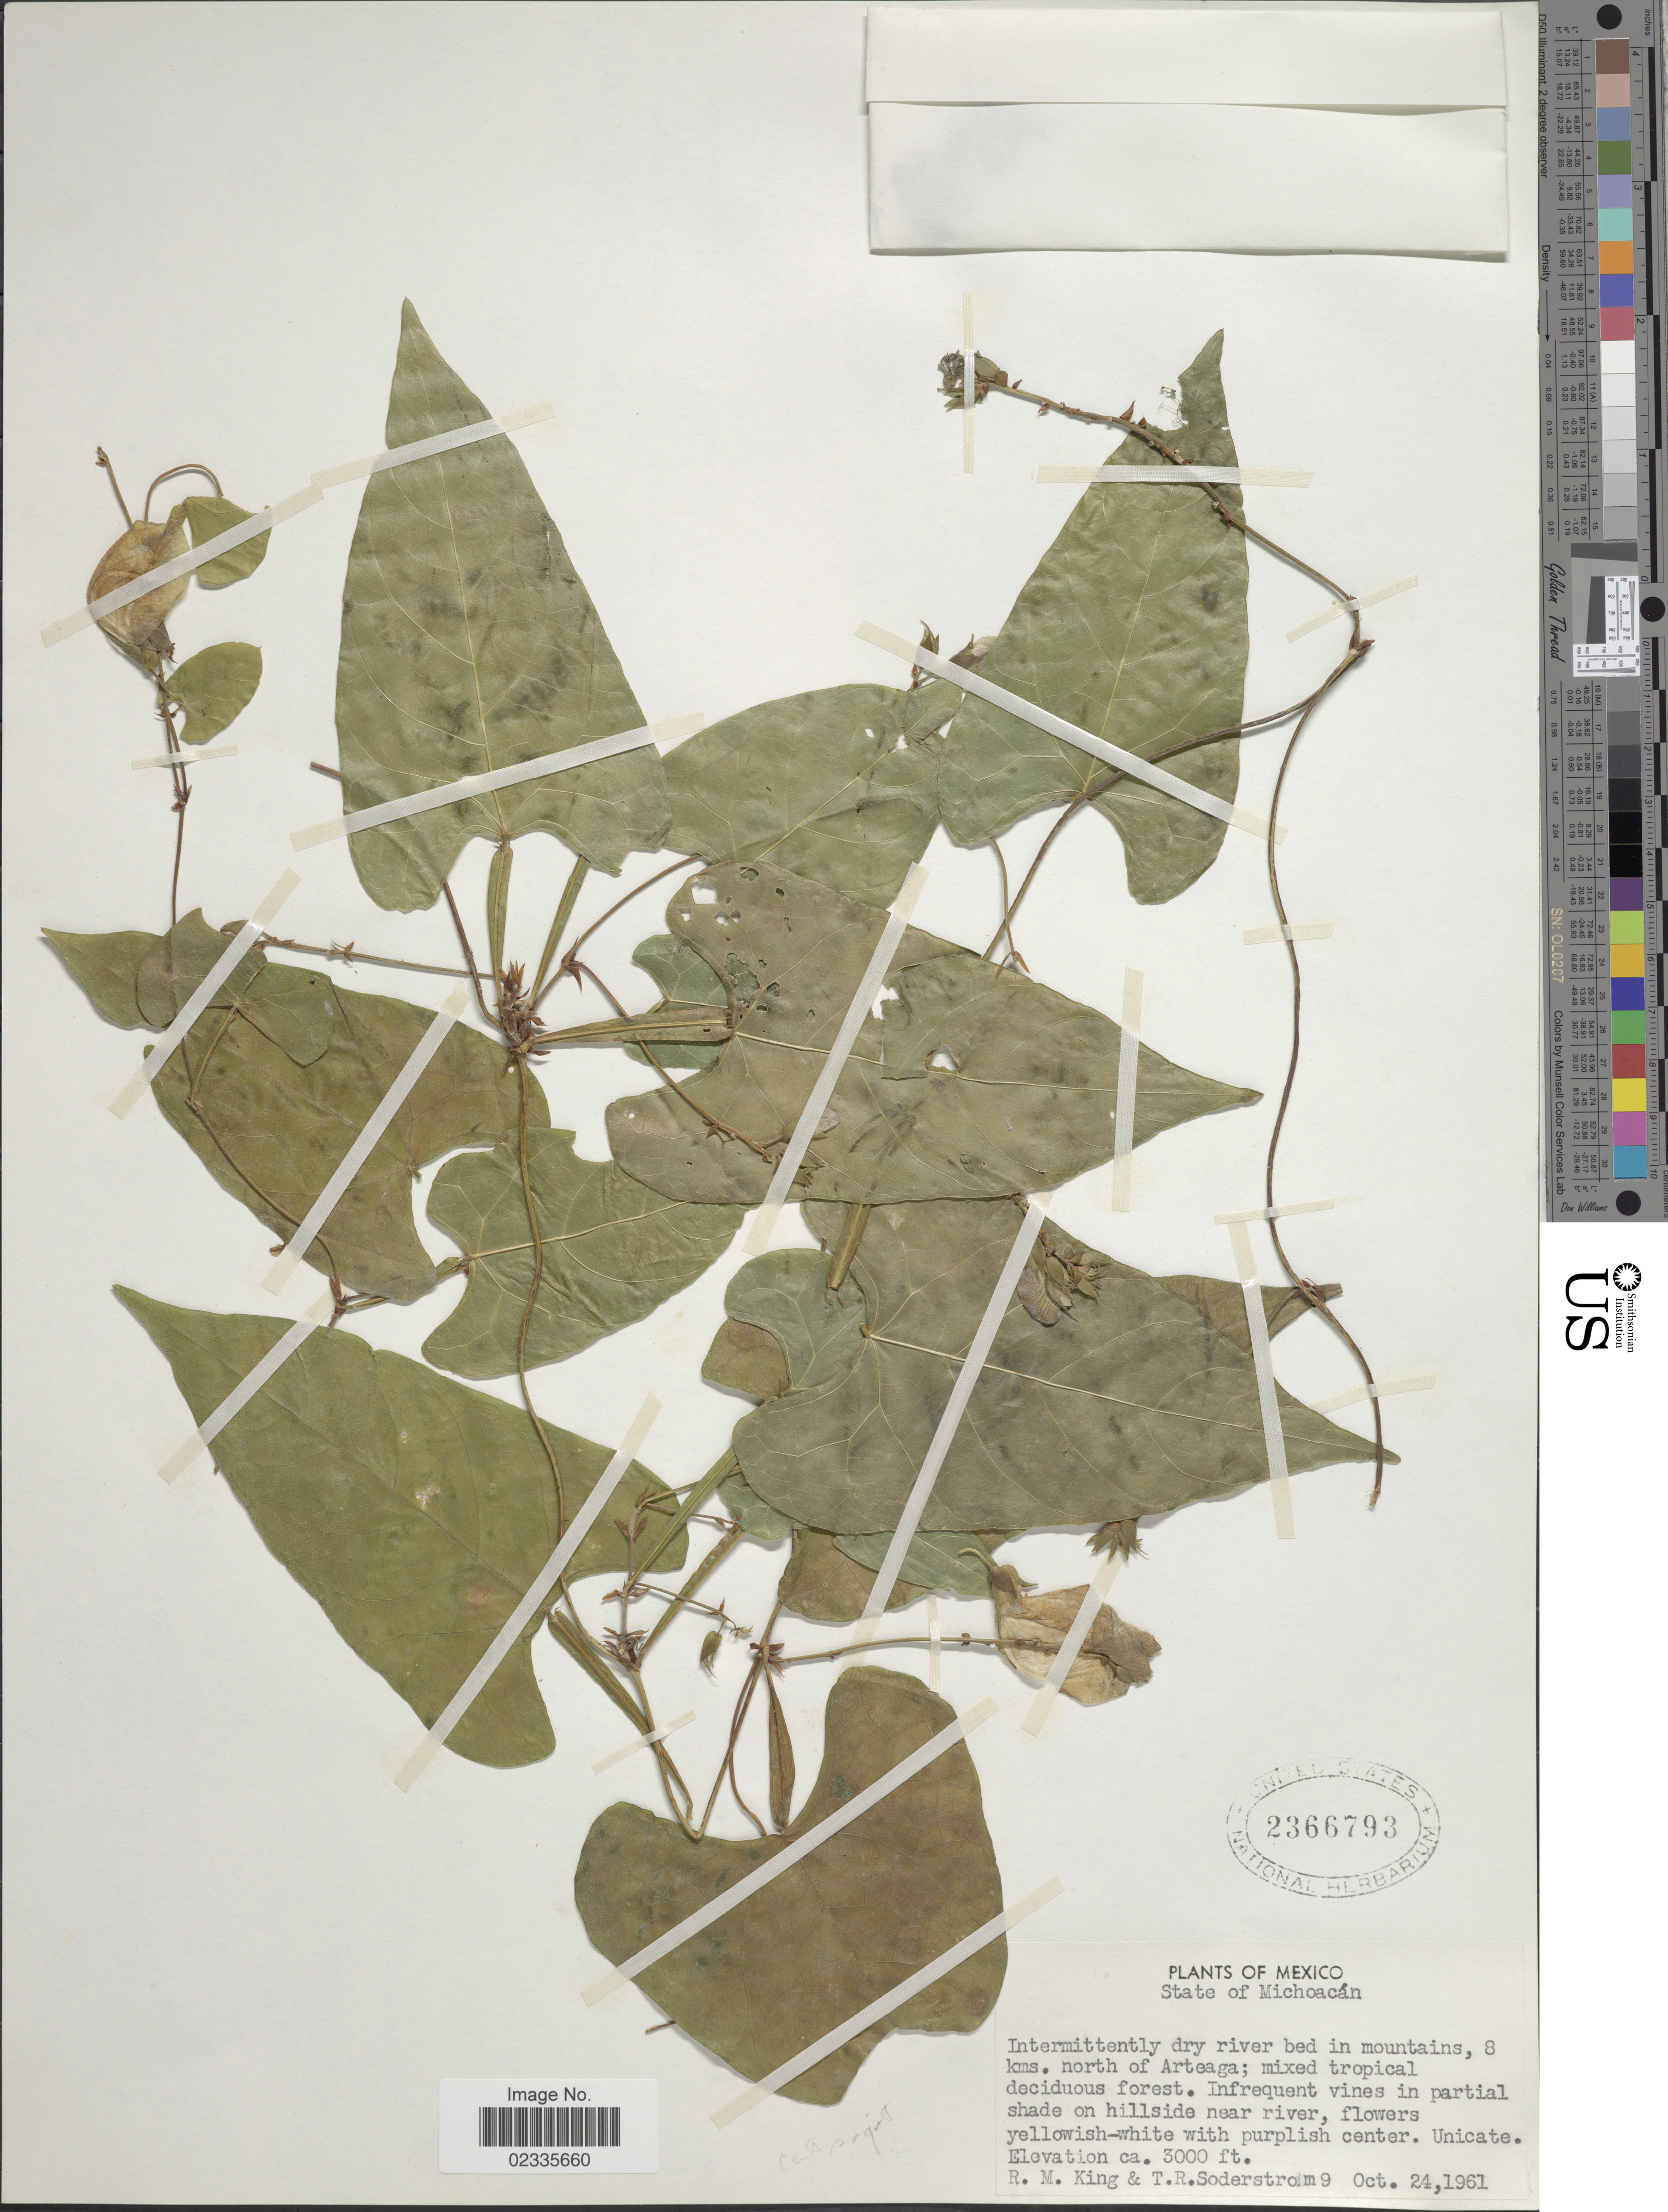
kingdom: Plantae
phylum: Tracheophyta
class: Magnoliopsida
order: Fabales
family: Fabaceae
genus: Centrosema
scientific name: Centrosema sagittata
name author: (Kunth) Rose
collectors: R. M. King & T. R. Soderstrom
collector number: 9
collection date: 1961-10-24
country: Mexico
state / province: Michoacán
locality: State of Michoacan. Intermittently dry river bed in mountains, 8 kms. north of Arteaga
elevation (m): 914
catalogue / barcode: US 2366793